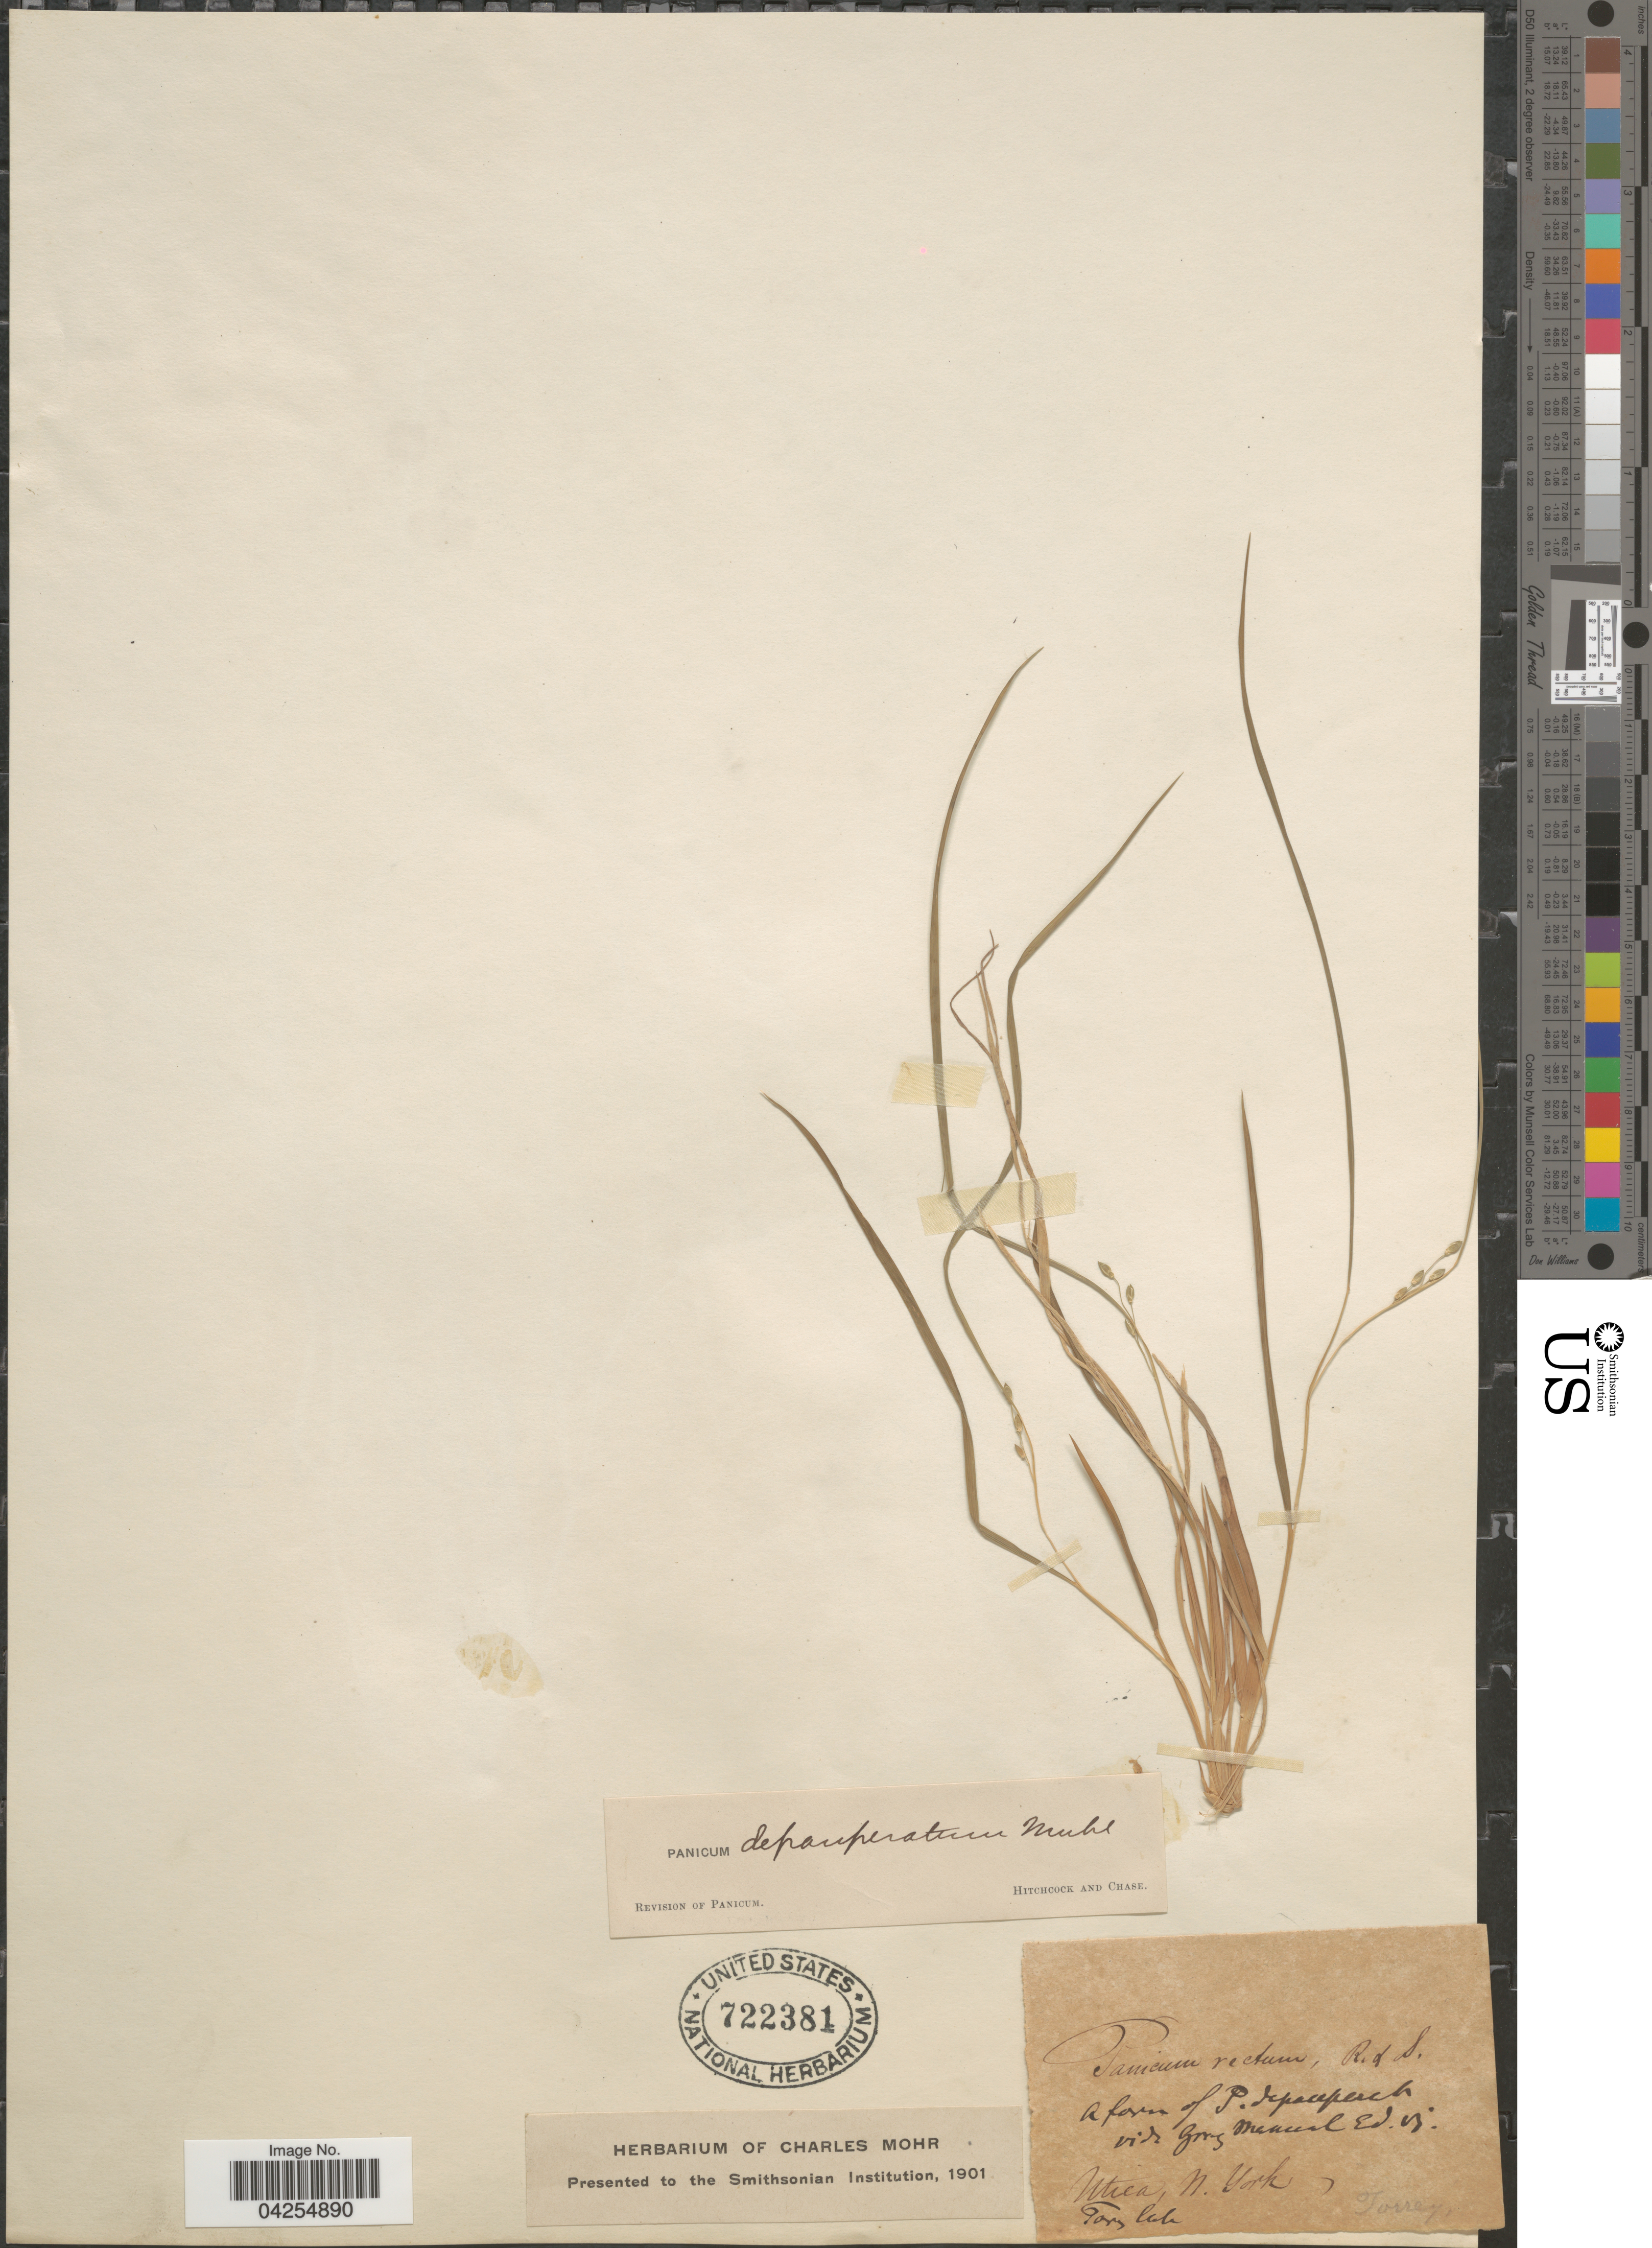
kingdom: Plantae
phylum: Tracheophyta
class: Liliopsida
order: Poales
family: Poaceae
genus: Dichanthelium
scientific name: Dichanthelium depauperatum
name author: (Muhl.) Gould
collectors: J. Torrey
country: United States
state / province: New York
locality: Utica.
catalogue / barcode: US 722381